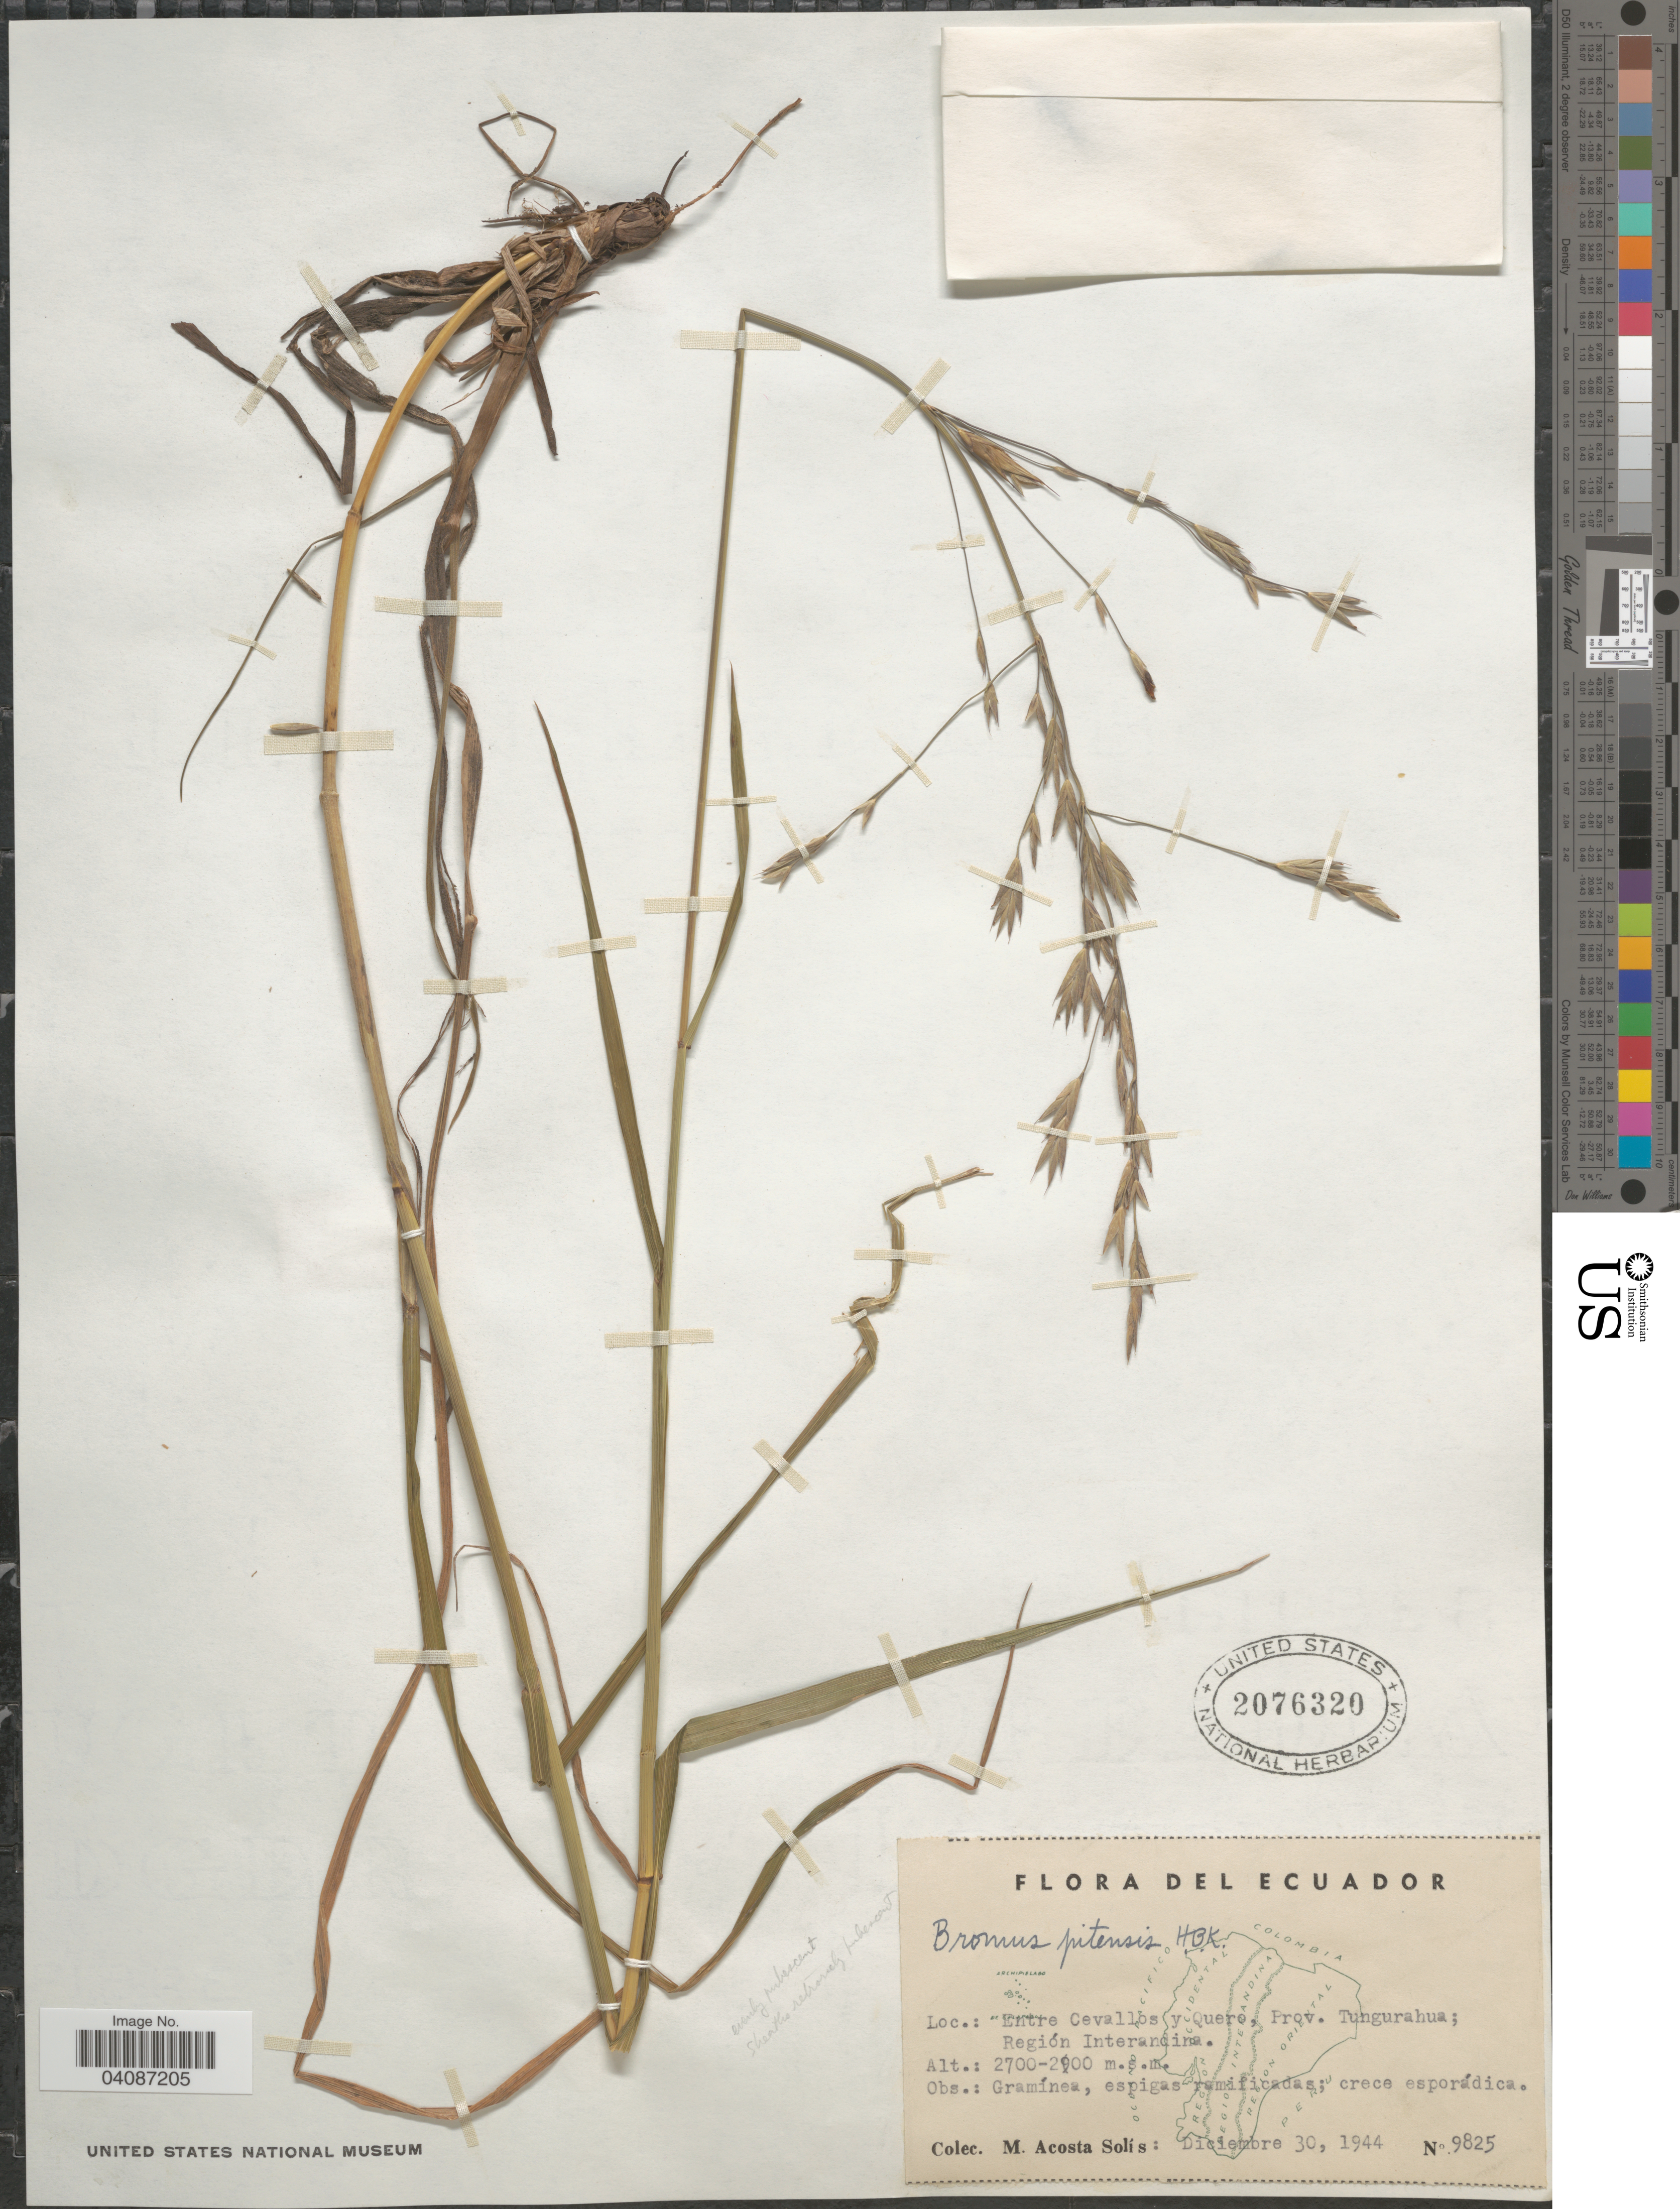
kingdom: Plantae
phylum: Tracheophyta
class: Liliopsida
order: Poales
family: Poaceae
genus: Bromus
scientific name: Bromus pitensis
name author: Kunth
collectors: M. Acosta Solis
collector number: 9825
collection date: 1944-12-30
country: Ecuador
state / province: Tungurahua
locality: Entre Cevallos y Quero, Región Interandina.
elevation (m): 2700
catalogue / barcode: US 2076320